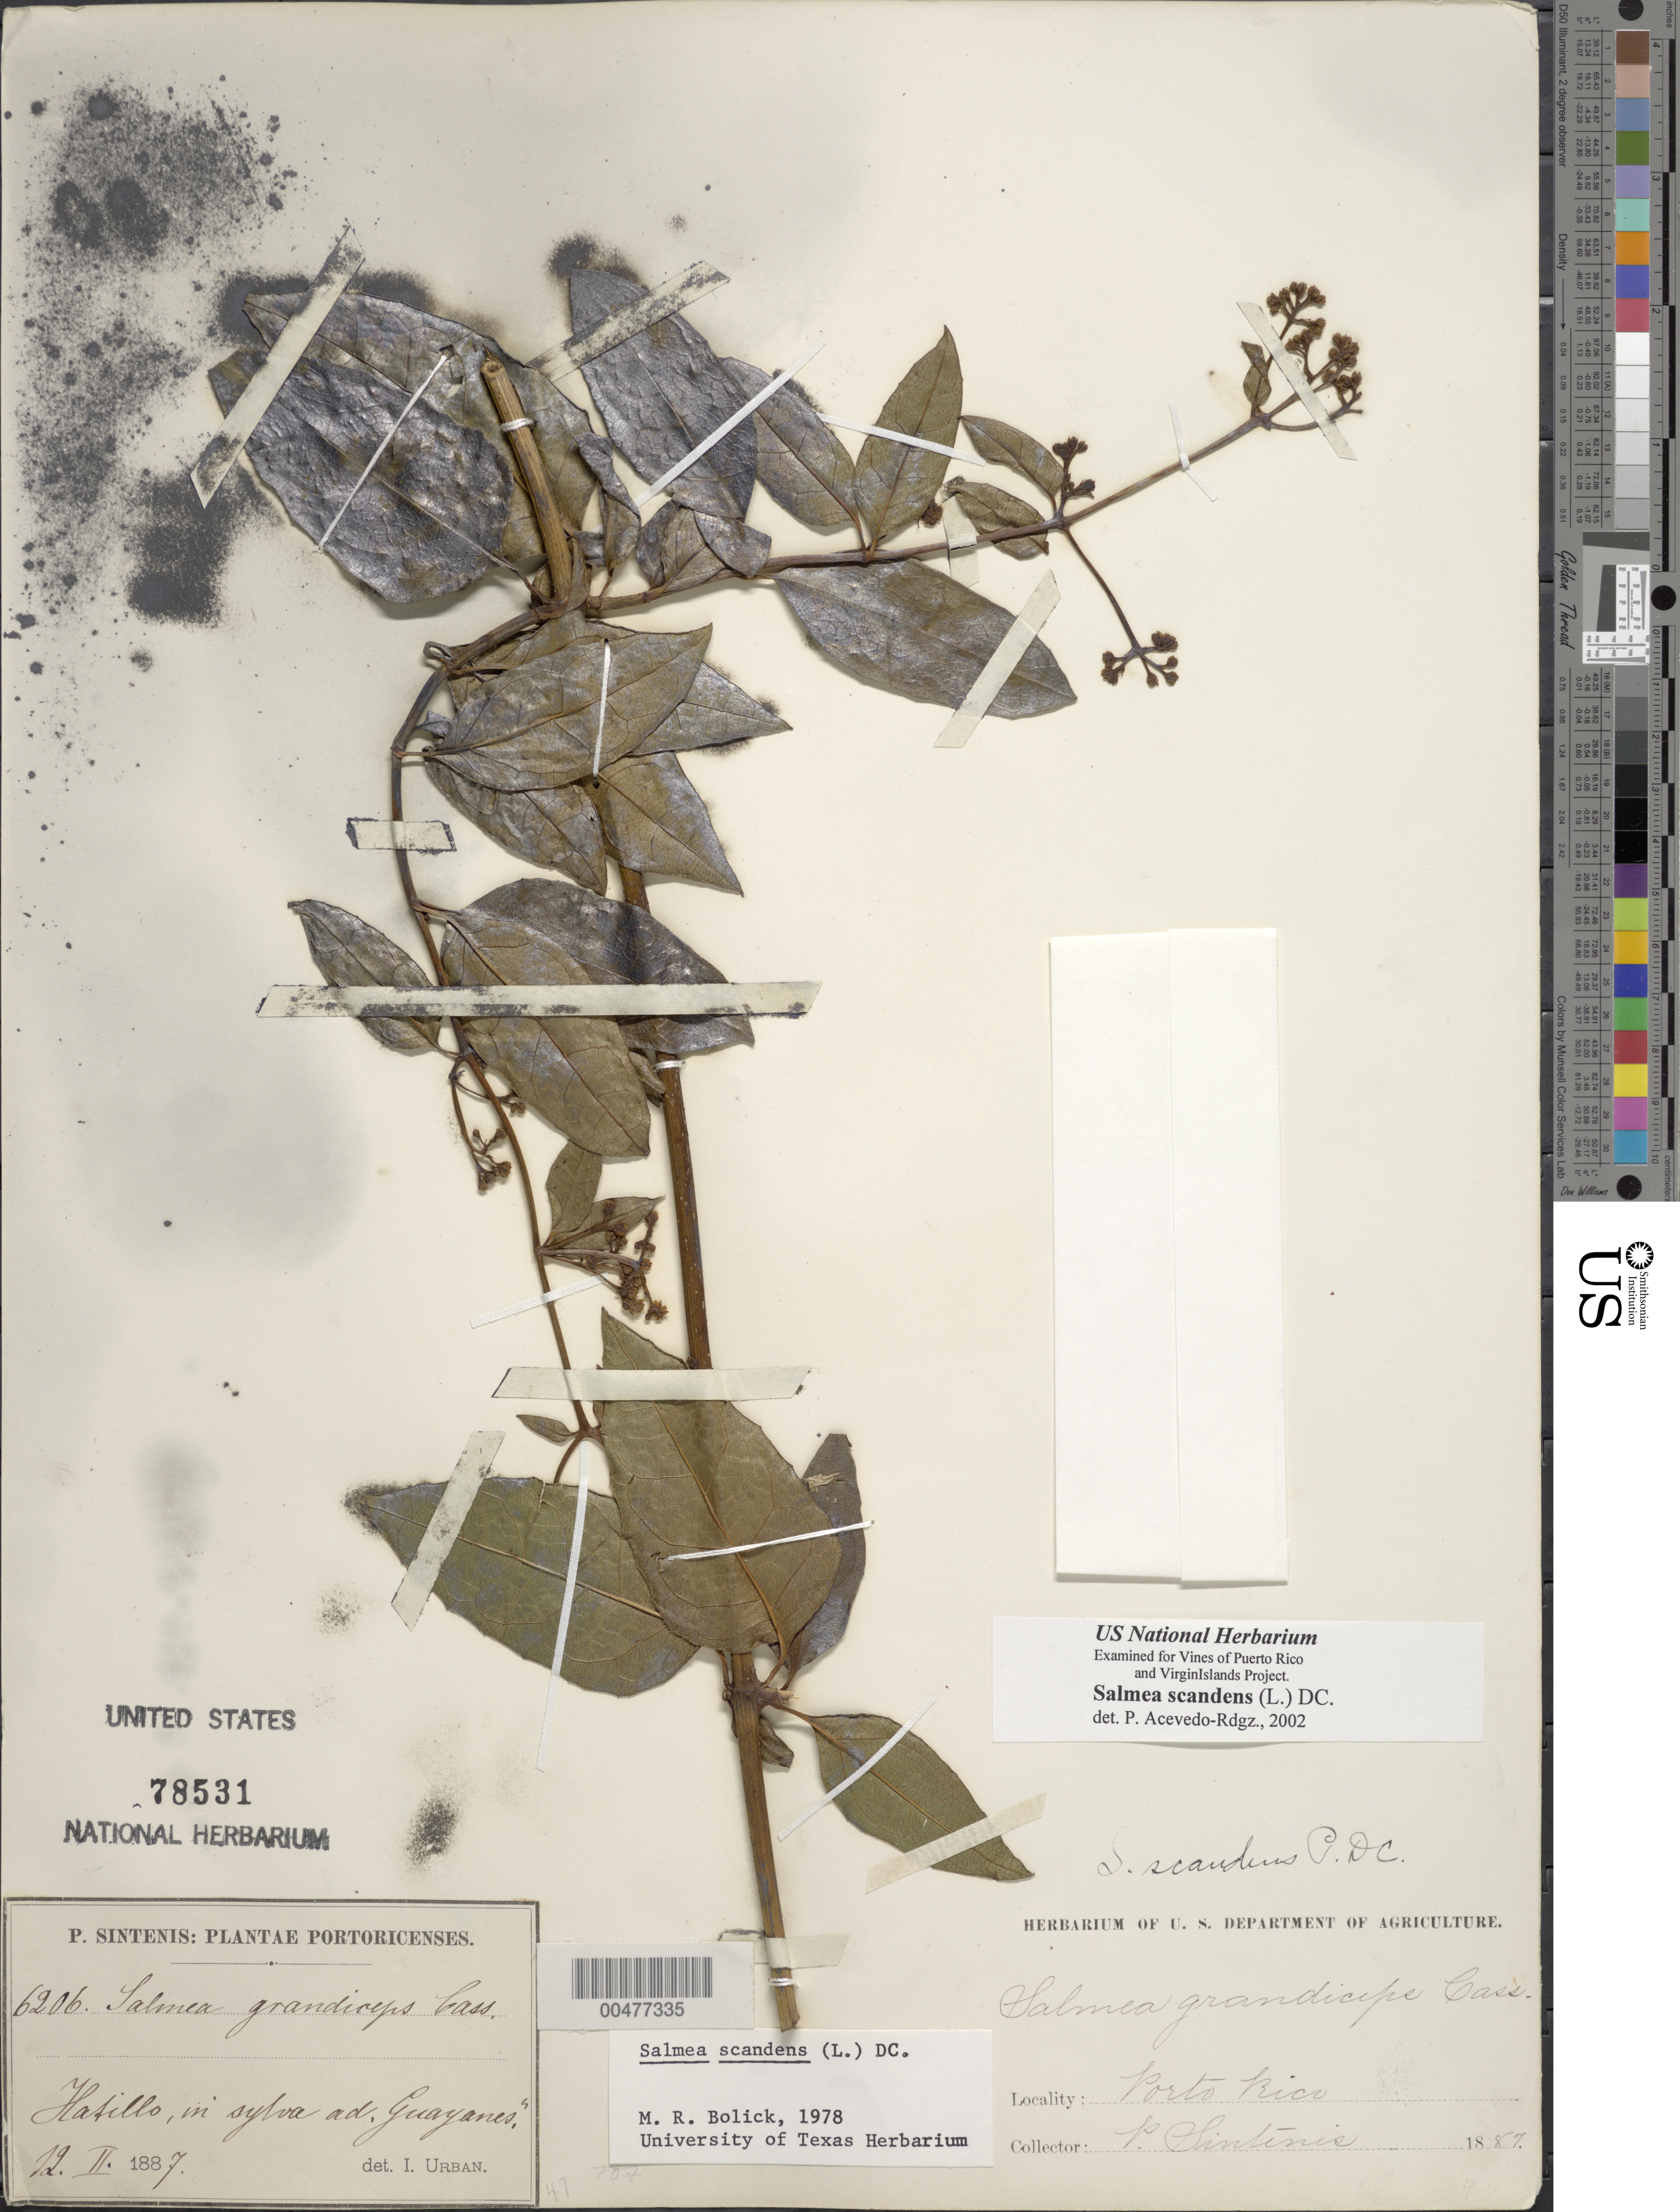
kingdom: Plantae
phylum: Tracheophyta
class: Magnoliopsida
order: Asterales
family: Asteraceae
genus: Salmea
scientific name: Salmea scandens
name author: (L.) DC.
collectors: P. Sintenis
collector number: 6206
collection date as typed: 12 Feb 1887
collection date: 1887-02-12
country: Puerto Rico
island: Greater Antilles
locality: Hatillo. In sylva ad Guayanes.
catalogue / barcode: US 78531